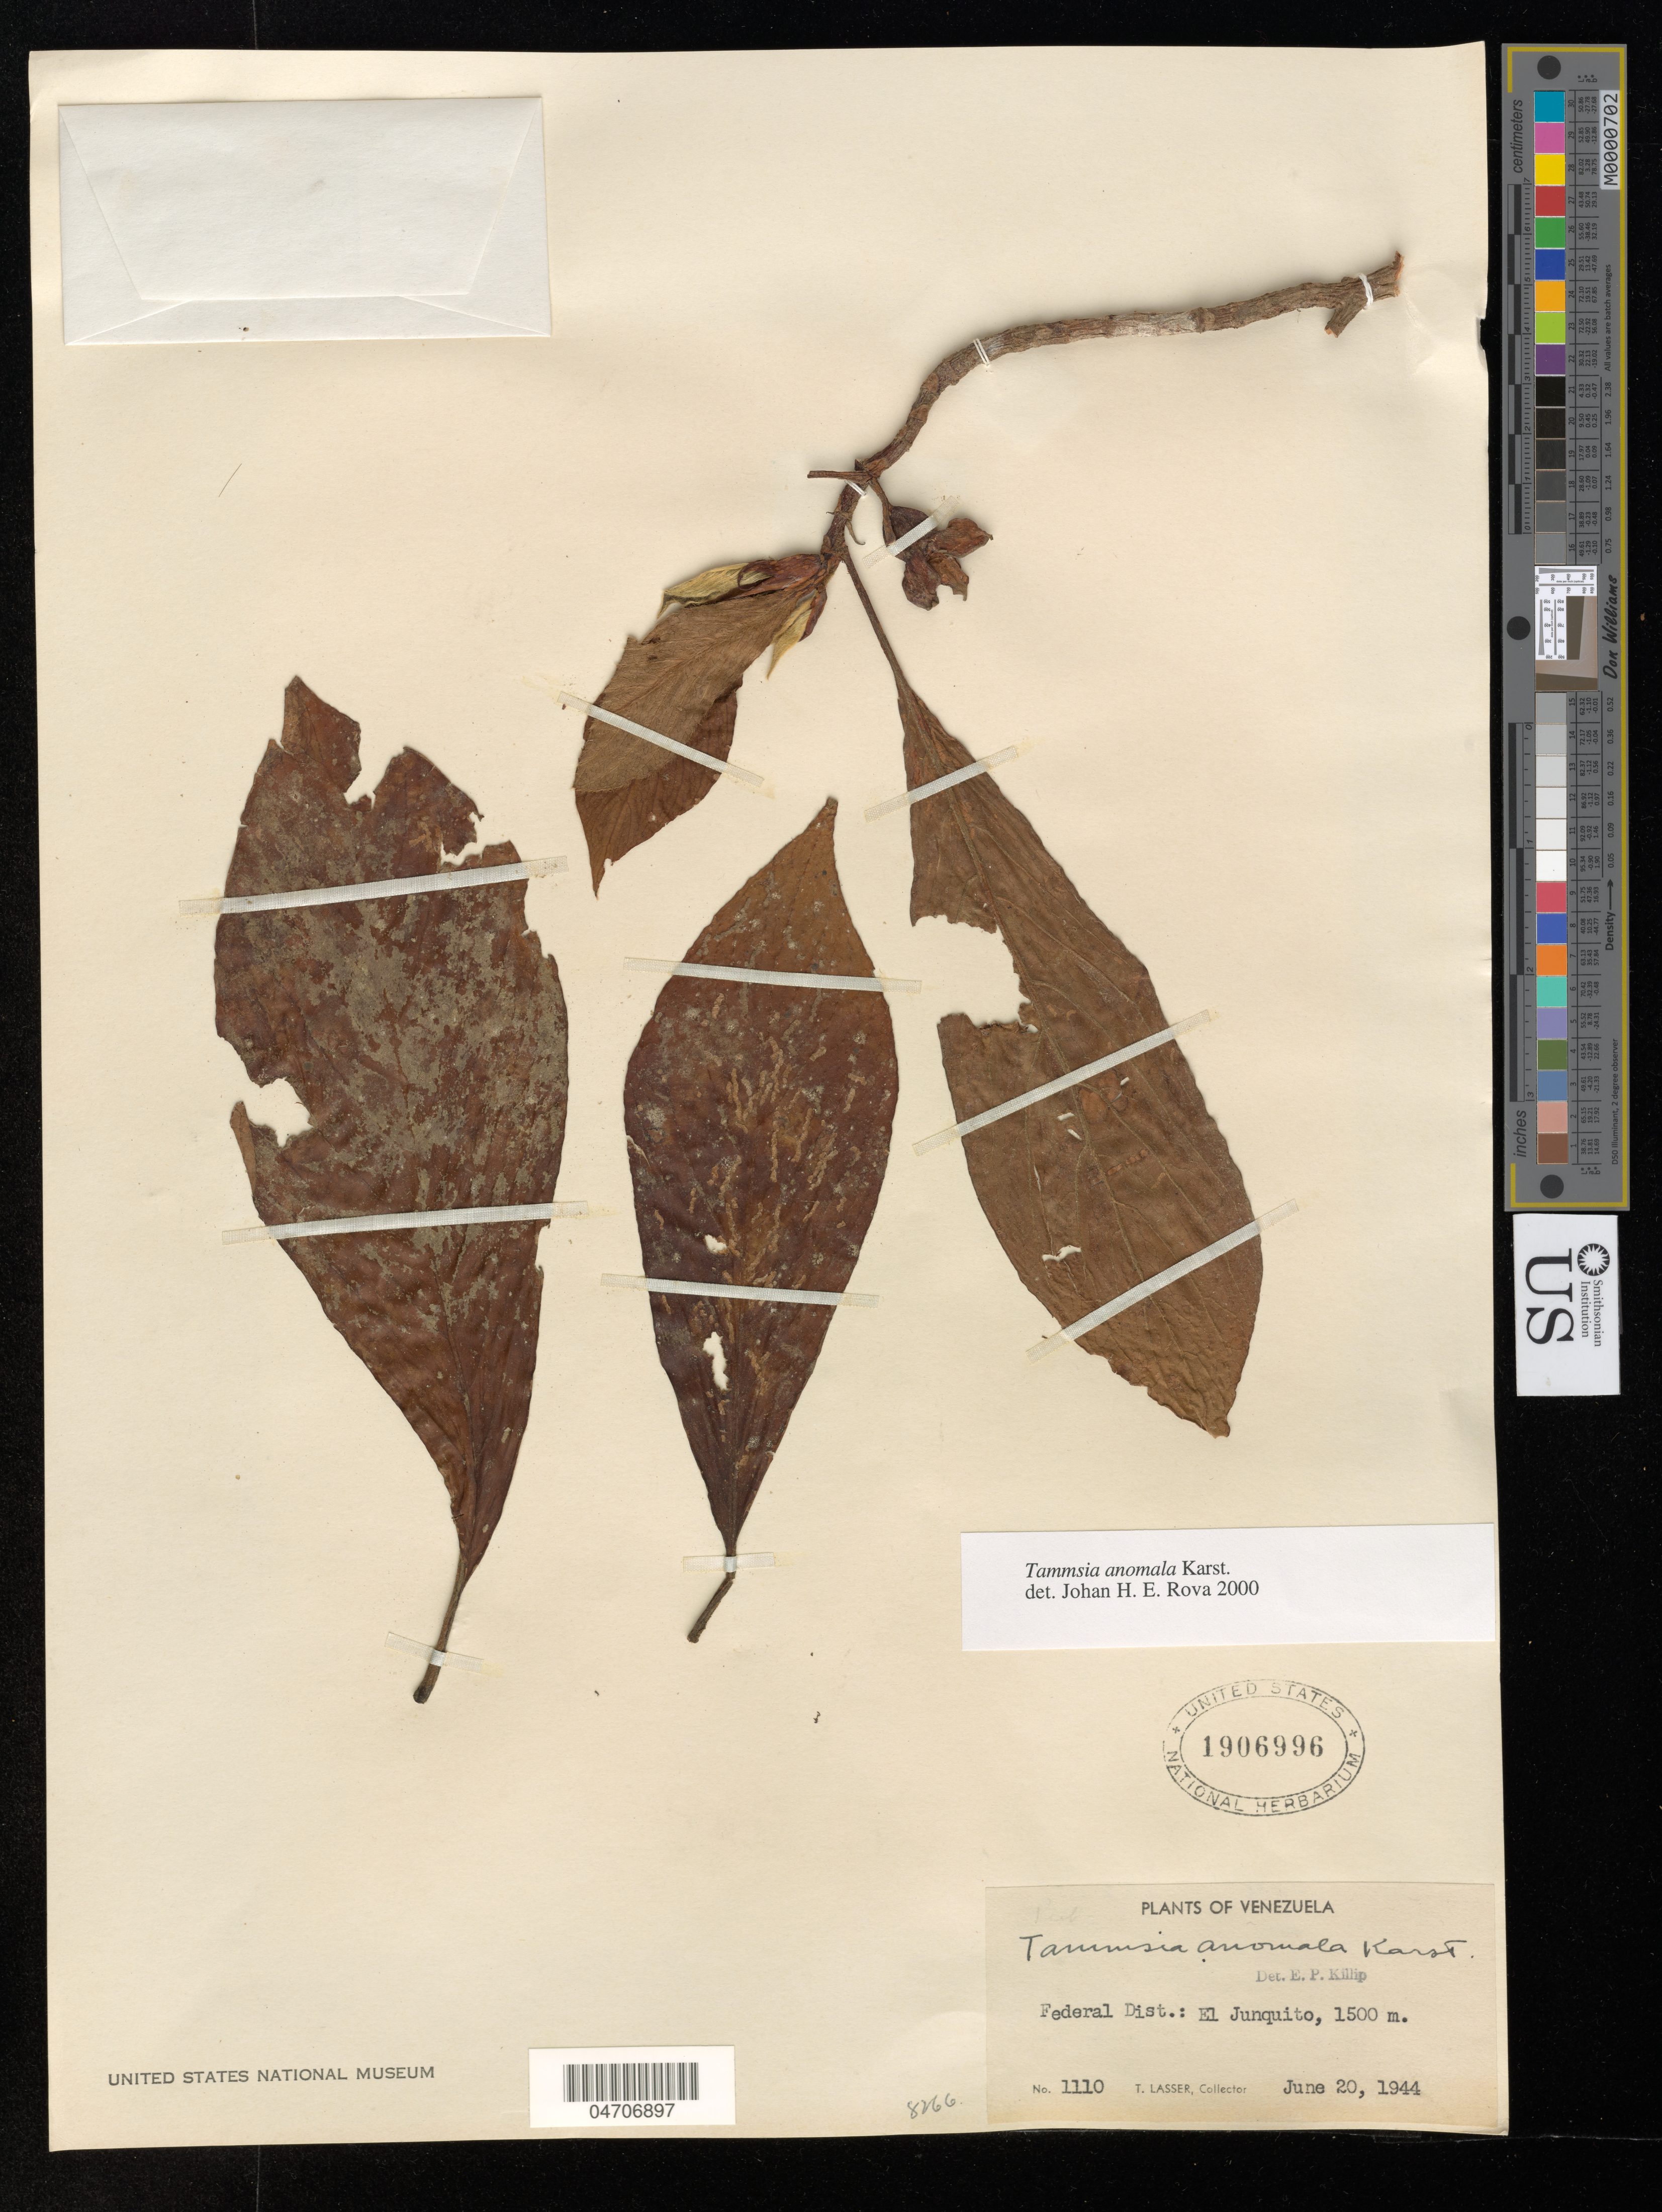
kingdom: Plantae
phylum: Tracheophyta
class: Magnoliopsida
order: Gentianales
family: Rubiaceae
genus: Tammsia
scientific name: Tammsia anomala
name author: (H. Karst.) H. Karst.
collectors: T. Lasser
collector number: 1110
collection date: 1944-06-20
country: Venezuela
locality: Federal Dist.: El Junquito.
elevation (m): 1500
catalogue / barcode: US 1906996